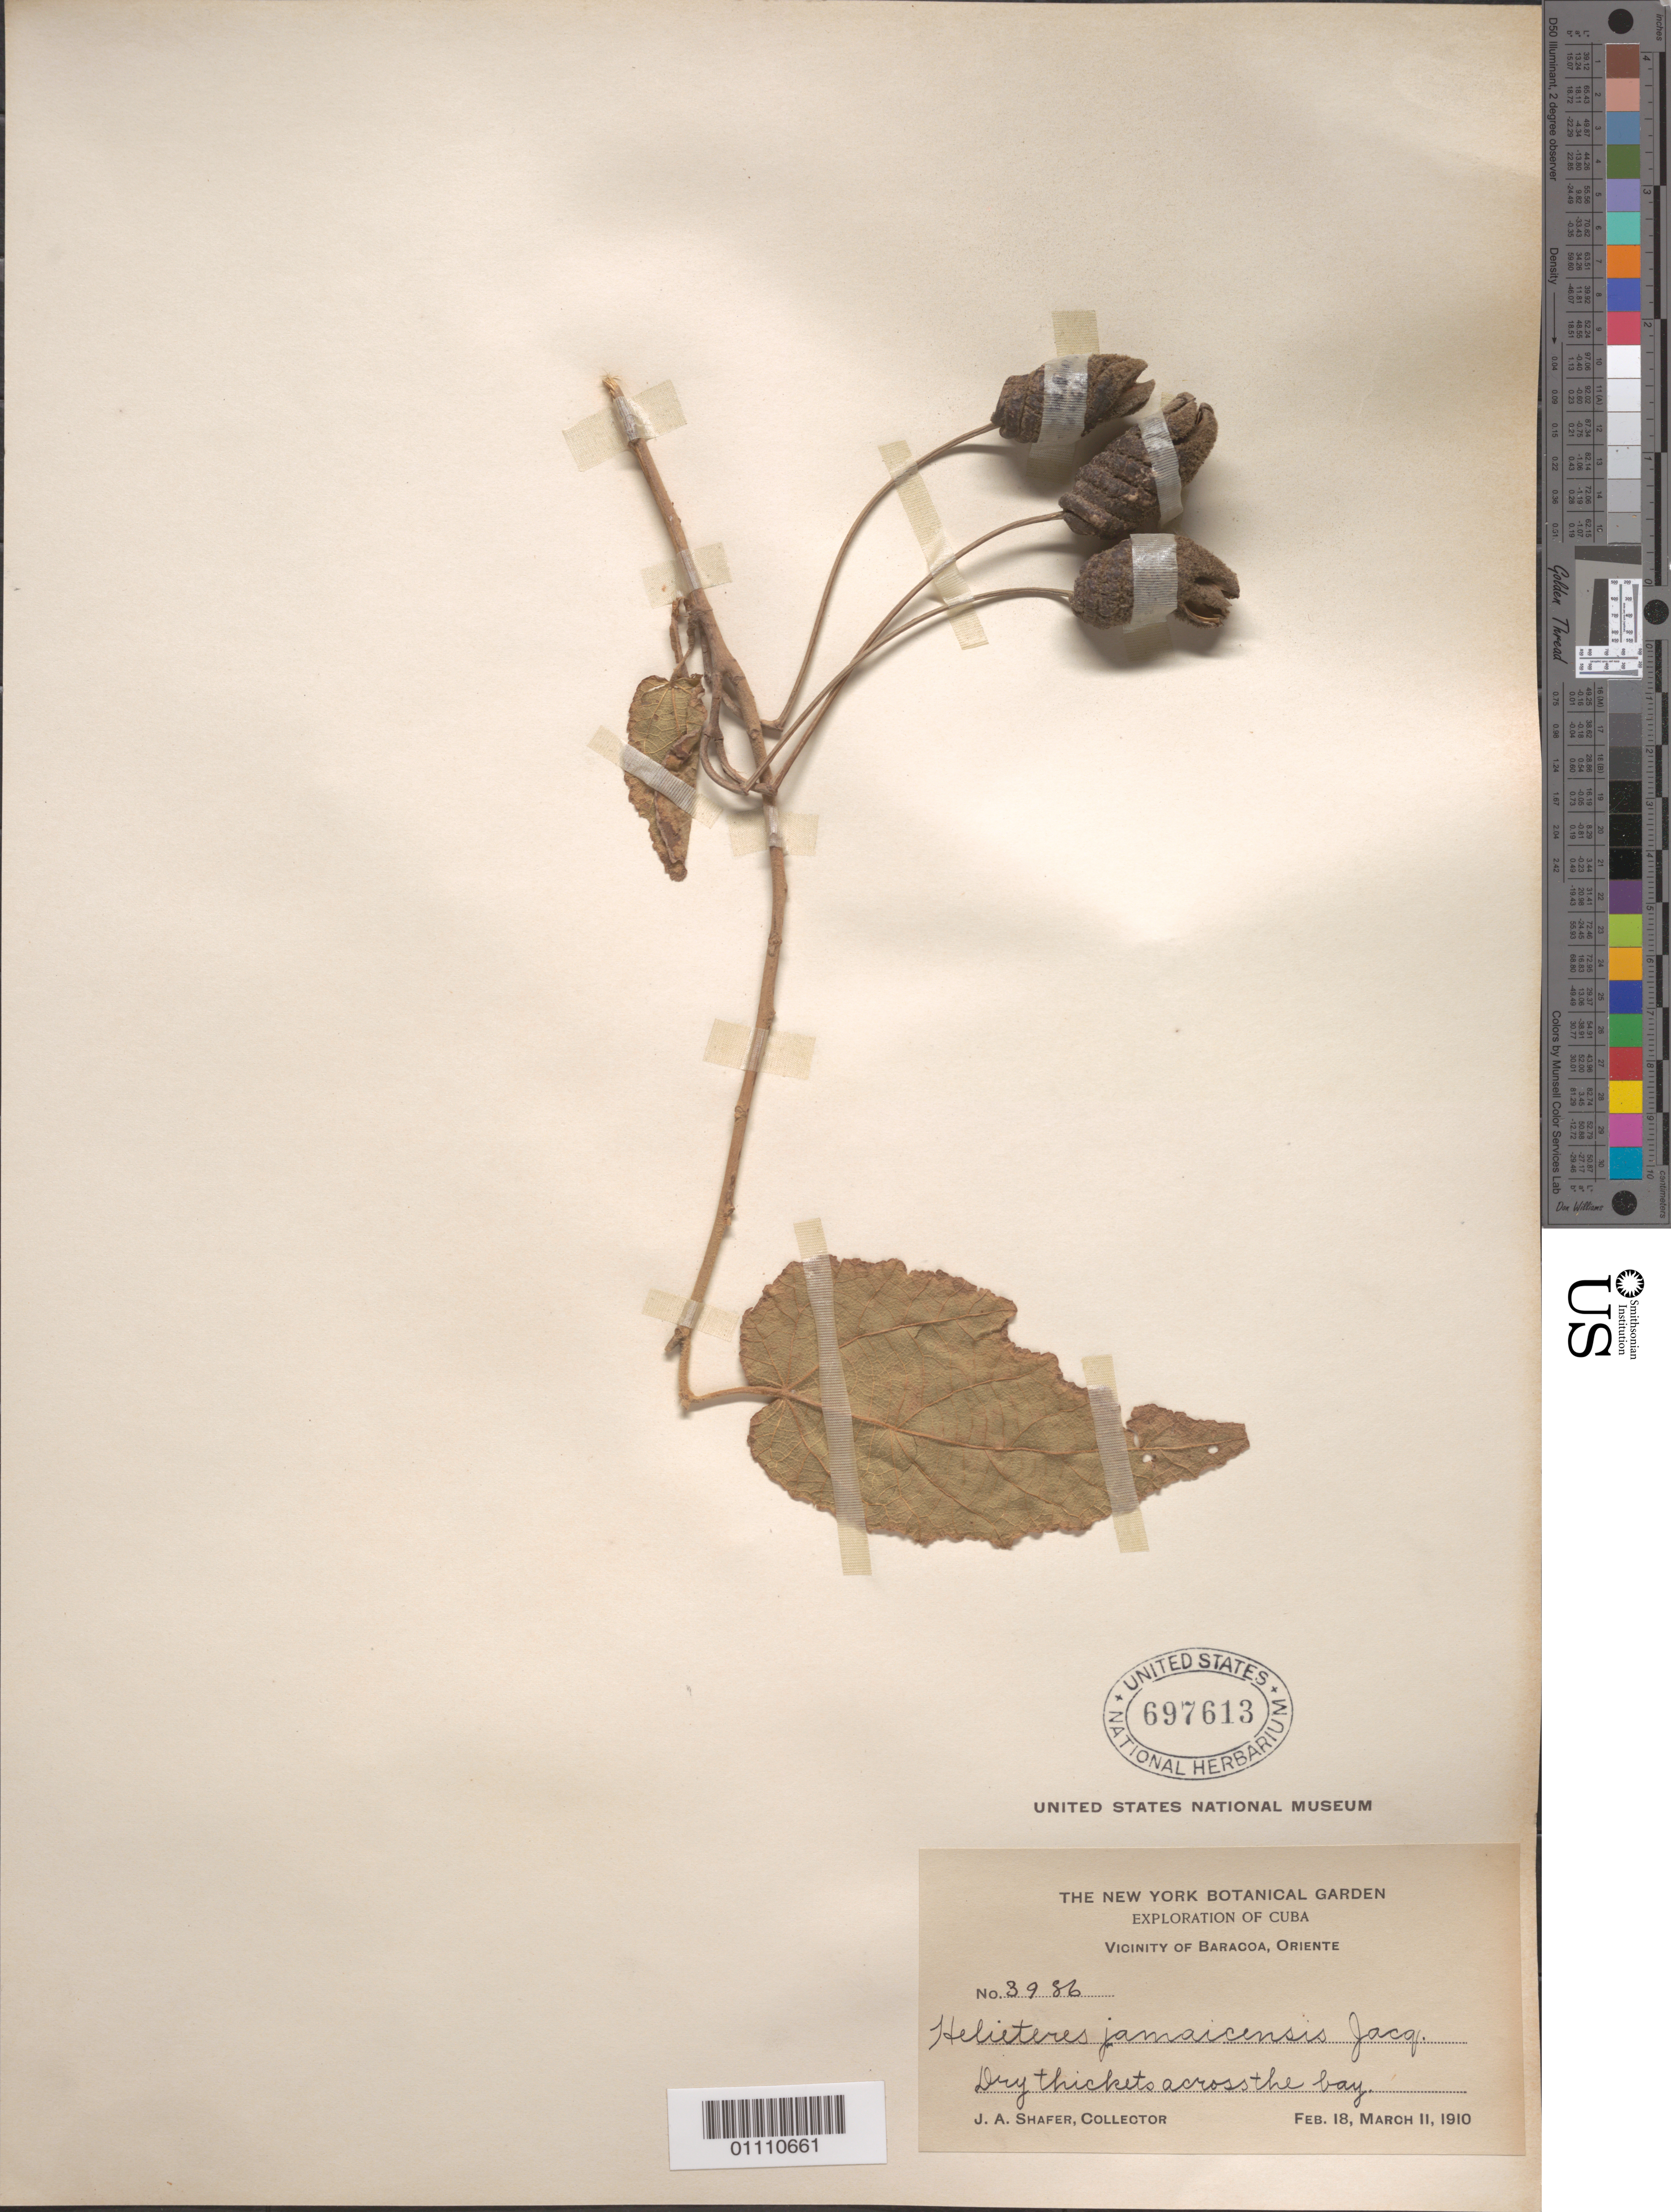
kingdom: Plantae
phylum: Tracheophyta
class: Magnoliopsida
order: Malvales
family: Malvaceae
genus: Helicteres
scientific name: Helicteres jamaicensis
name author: Jacq.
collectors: J. A. Shafer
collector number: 3986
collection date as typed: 18 Feb 1910 and 11 Mar 1910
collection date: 1910-02-18,1910-03-11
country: Cuba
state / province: Guantánamo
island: Cuba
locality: Vicinity of Baracoa, Oriente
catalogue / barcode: US 697613